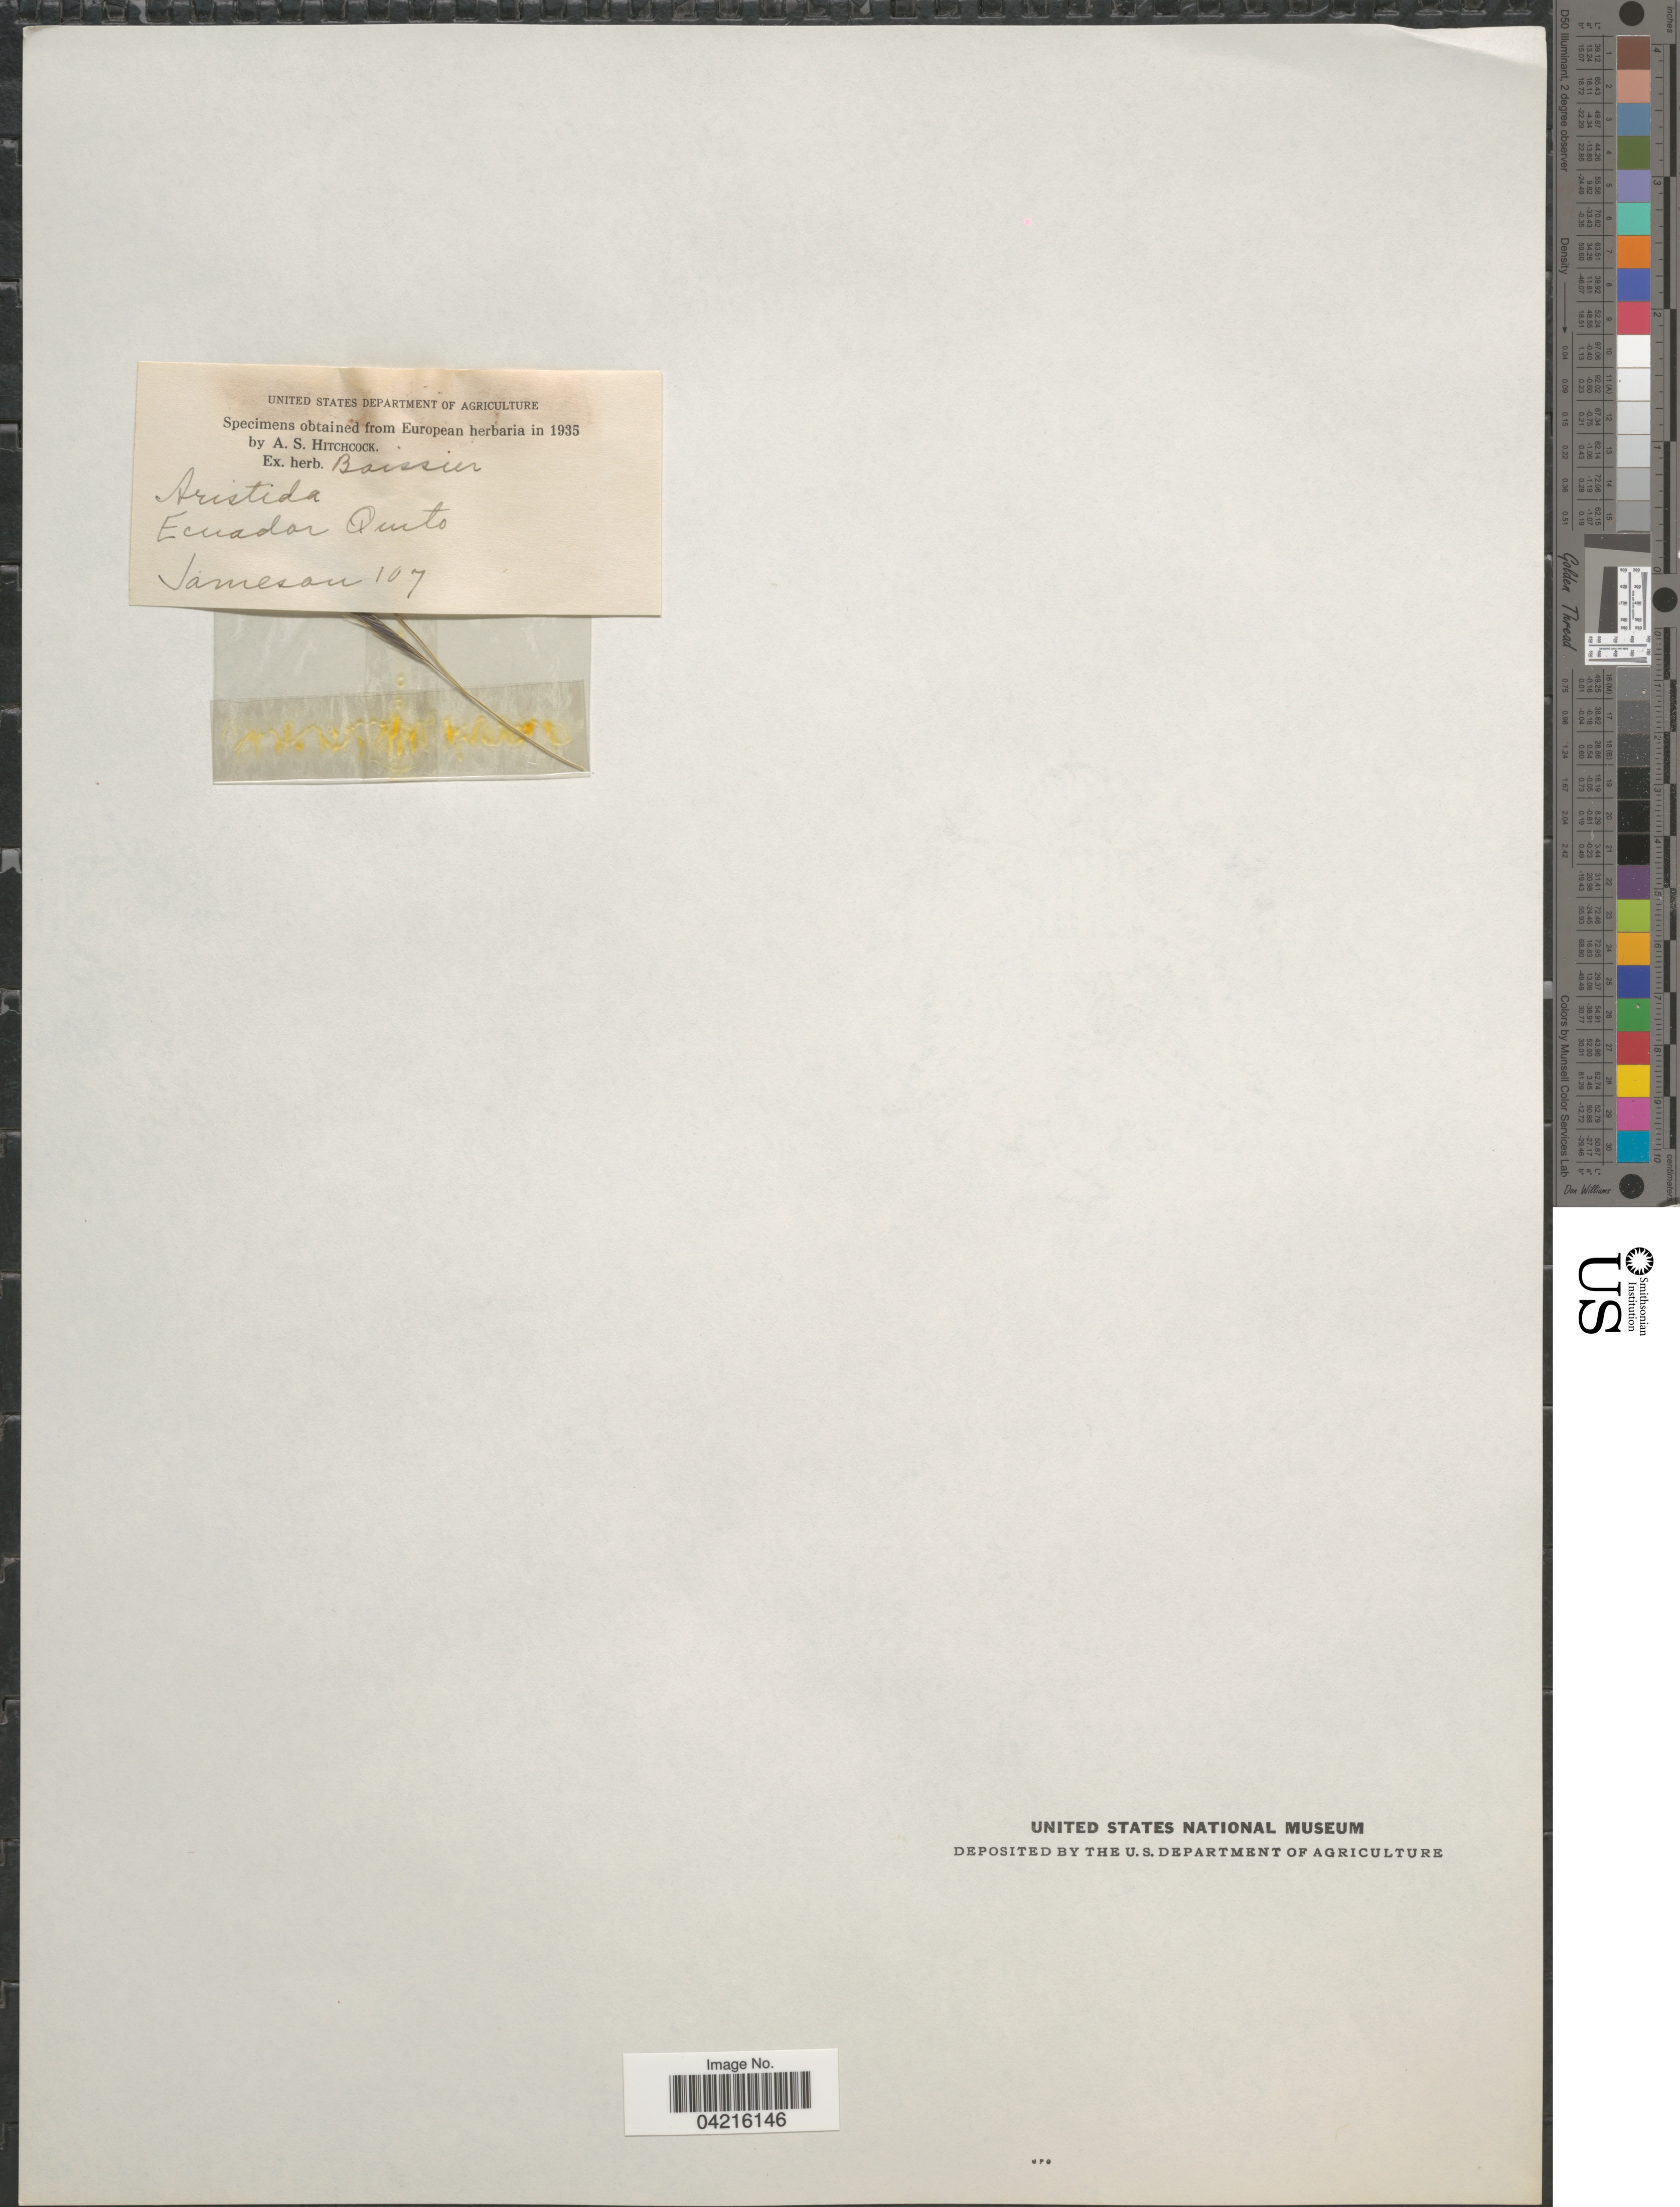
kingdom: Plantae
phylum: Tracheophyta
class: Liliopsida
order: Poales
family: Poaceae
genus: Aristida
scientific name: Aristida sp.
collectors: -- Jameson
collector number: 107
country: Ecuador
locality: Quito.